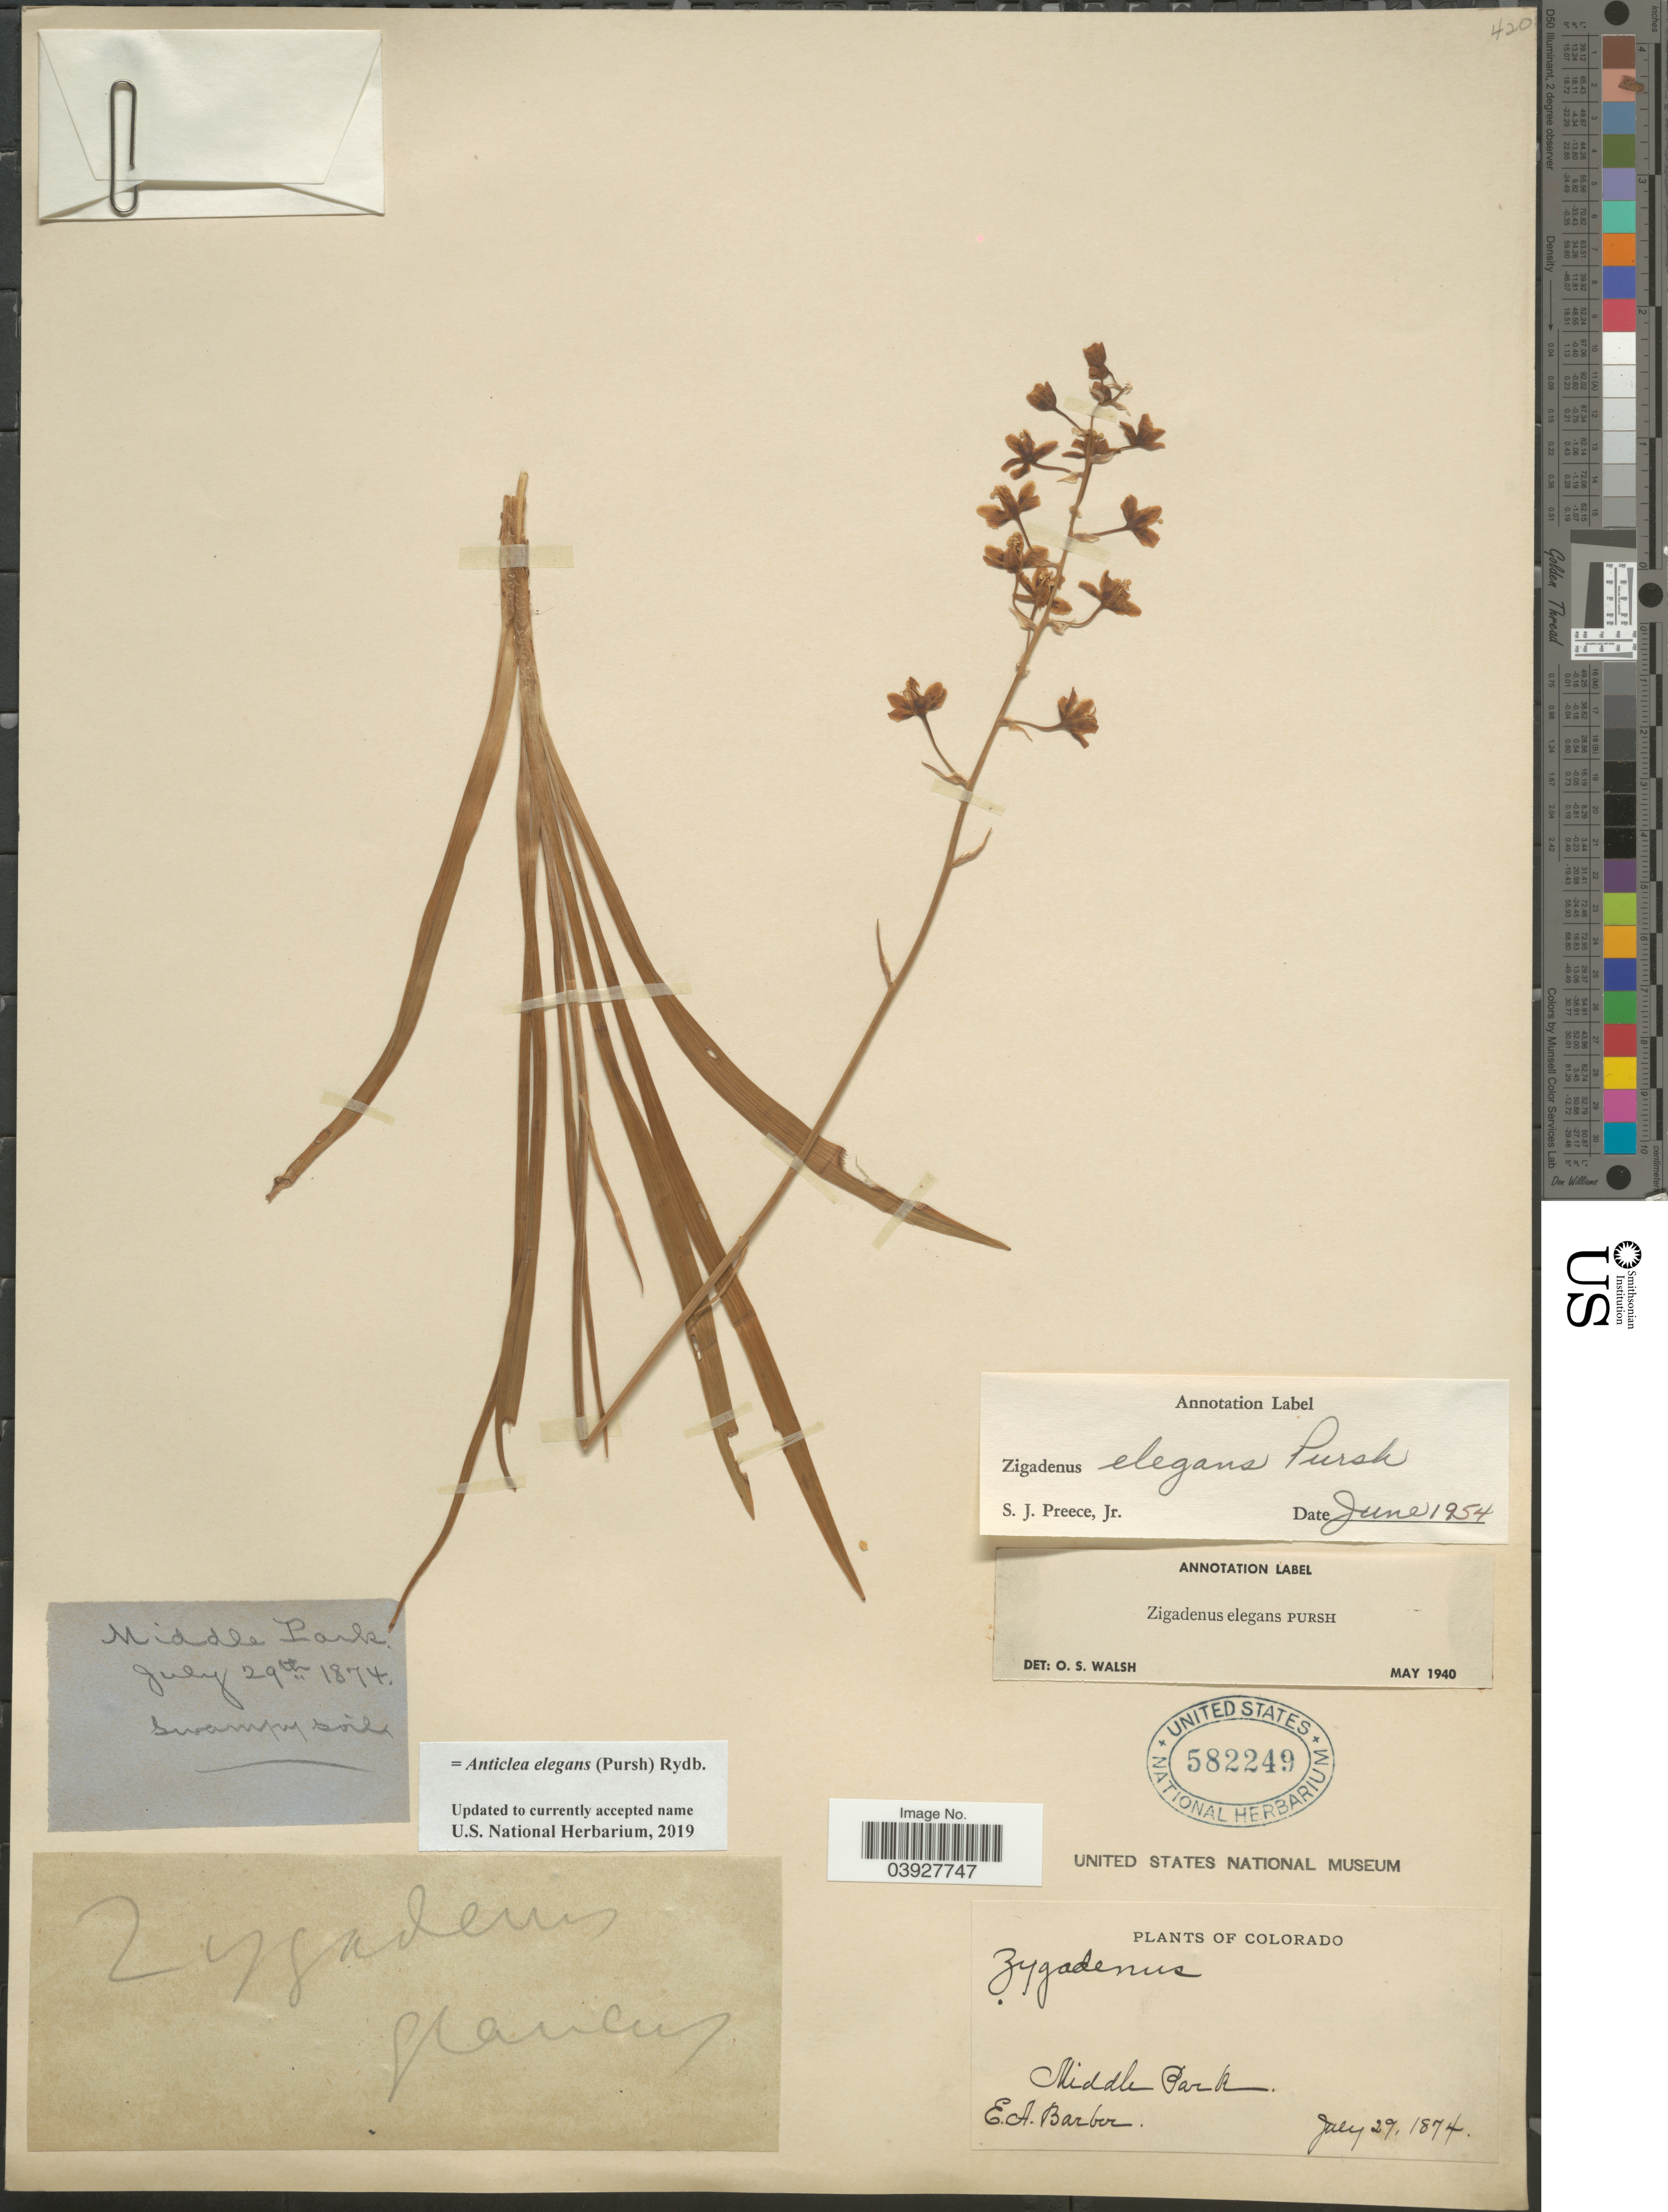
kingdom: Plantae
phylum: Tracheophyta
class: Liliopsida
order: Liliales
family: Melanthiaceae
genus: Anticlea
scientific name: Anticlea elegans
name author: (Pursh) Rydb.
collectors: E. Barber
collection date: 1874-07-29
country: United States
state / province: Colorado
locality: Middle Park.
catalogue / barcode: US 582249